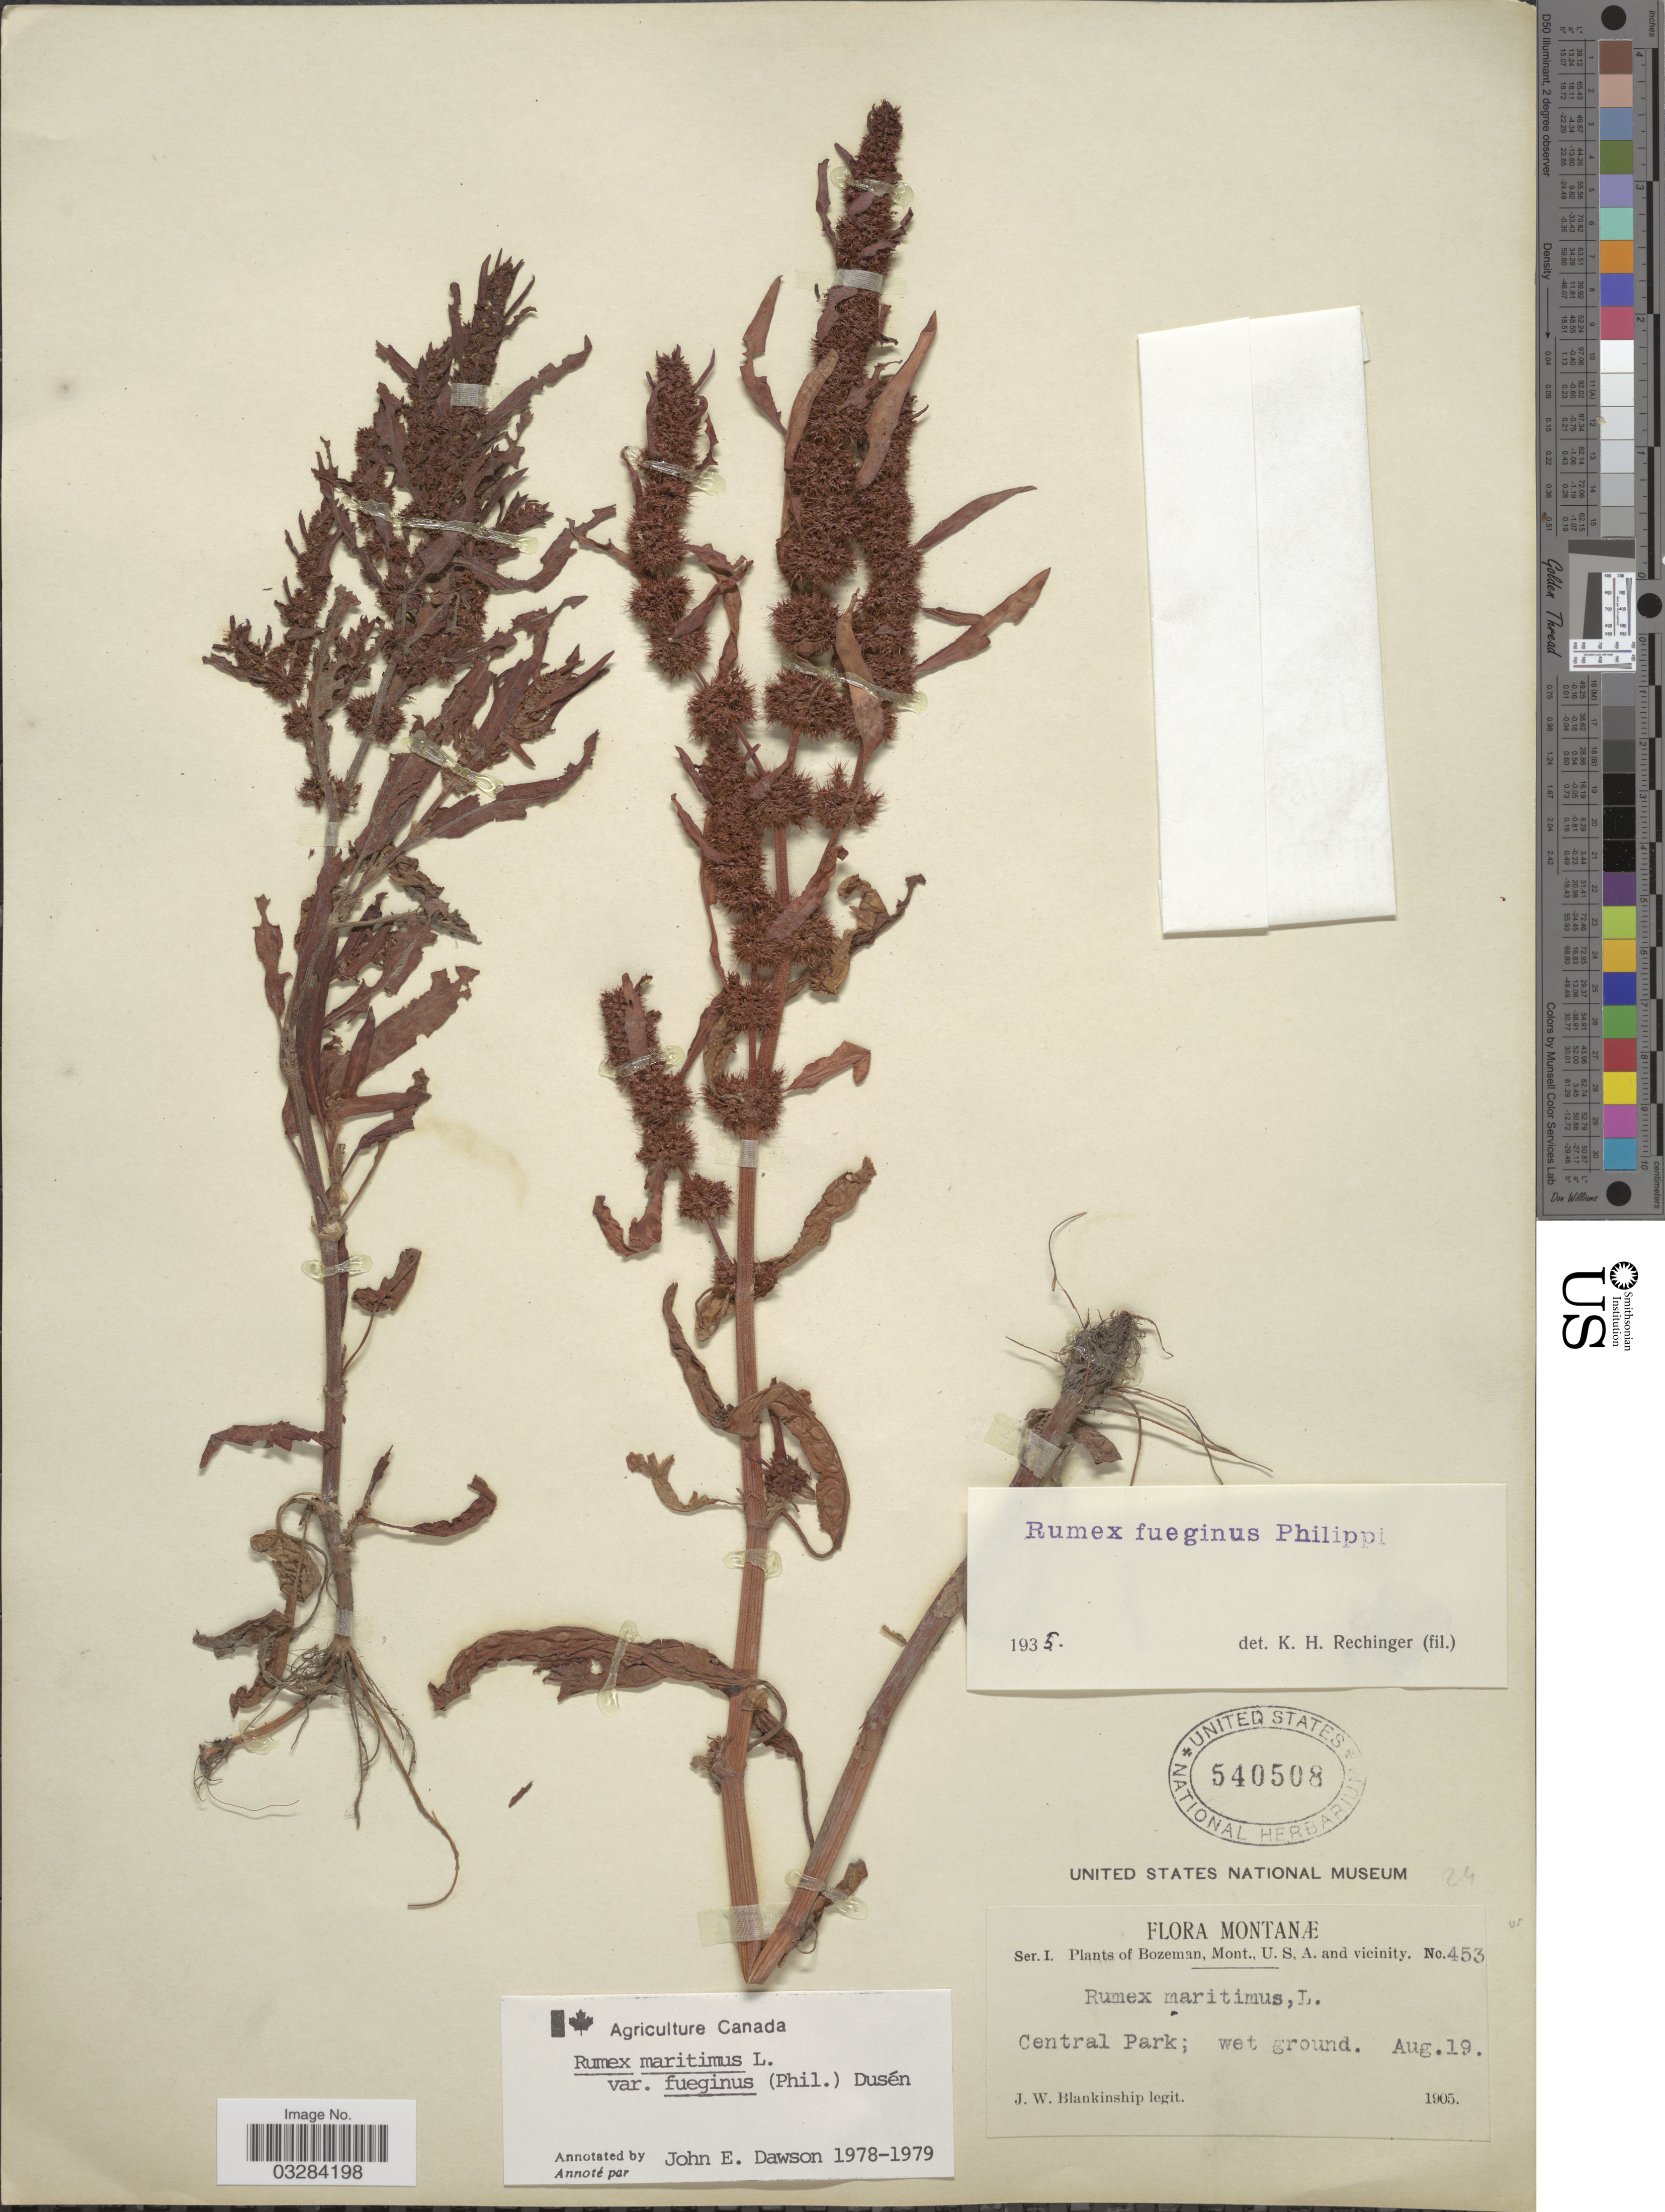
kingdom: Plantae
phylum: Tracheophyta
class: Magnoliopsida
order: Caryophyllales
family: Polygonaceae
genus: Rumex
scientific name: Rumex maritimus var. fueginus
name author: (Phil.) Dusén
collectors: J. W. Blankinship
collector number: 453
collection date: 1905-08-19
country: United States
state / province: Montana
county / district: Gallatin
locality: Bozeman, Mont., U. S. A. and vicinity. Central Park.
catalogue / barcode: US 540508